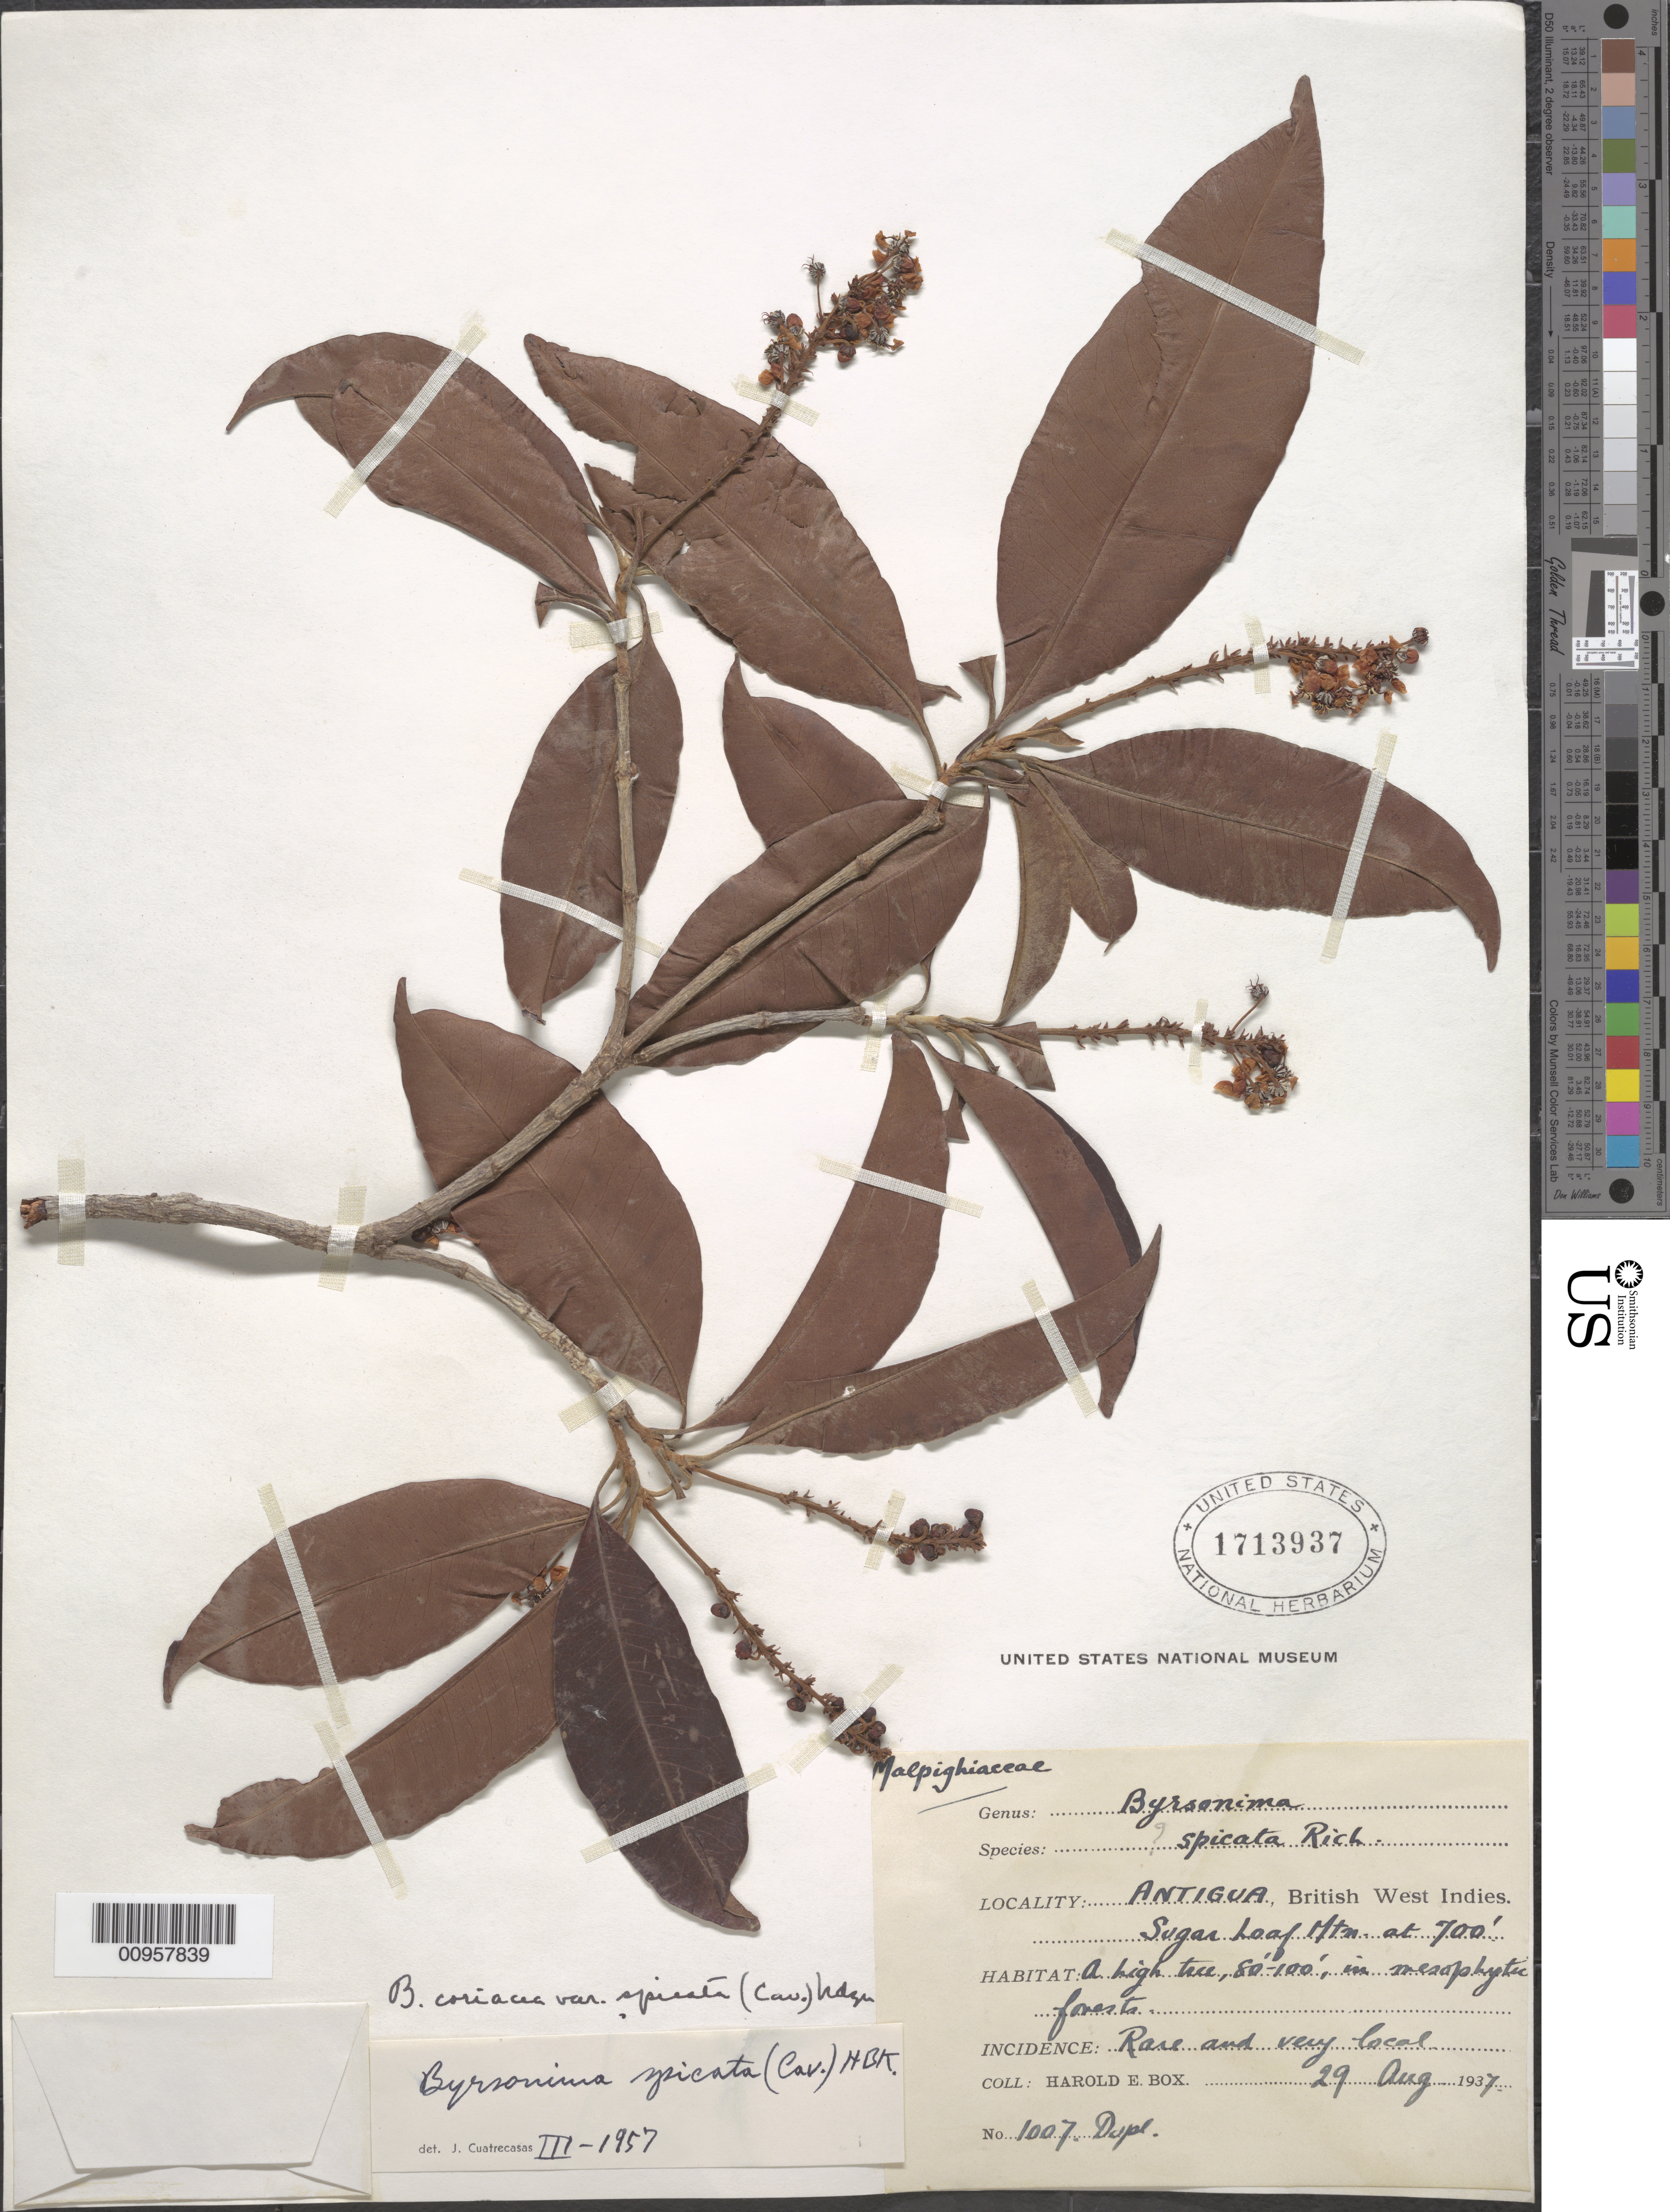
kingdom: Plantae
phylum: Tracheophyta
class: Magnoliopsida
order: Malpighiales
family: Malpighiaceae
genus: Byrsonima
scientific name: Byrsonima spicata (Cav.) DC.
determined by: Cuatrecasas, J.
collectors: H. E. Box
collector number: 1007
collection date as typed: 29 Aug 1937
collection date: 1937-08-29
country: Antigua and Barbuda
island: Antigua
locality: Sugar Loaf Mountain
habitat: In mesophytic forests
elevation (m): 213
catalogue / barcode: US 1713937